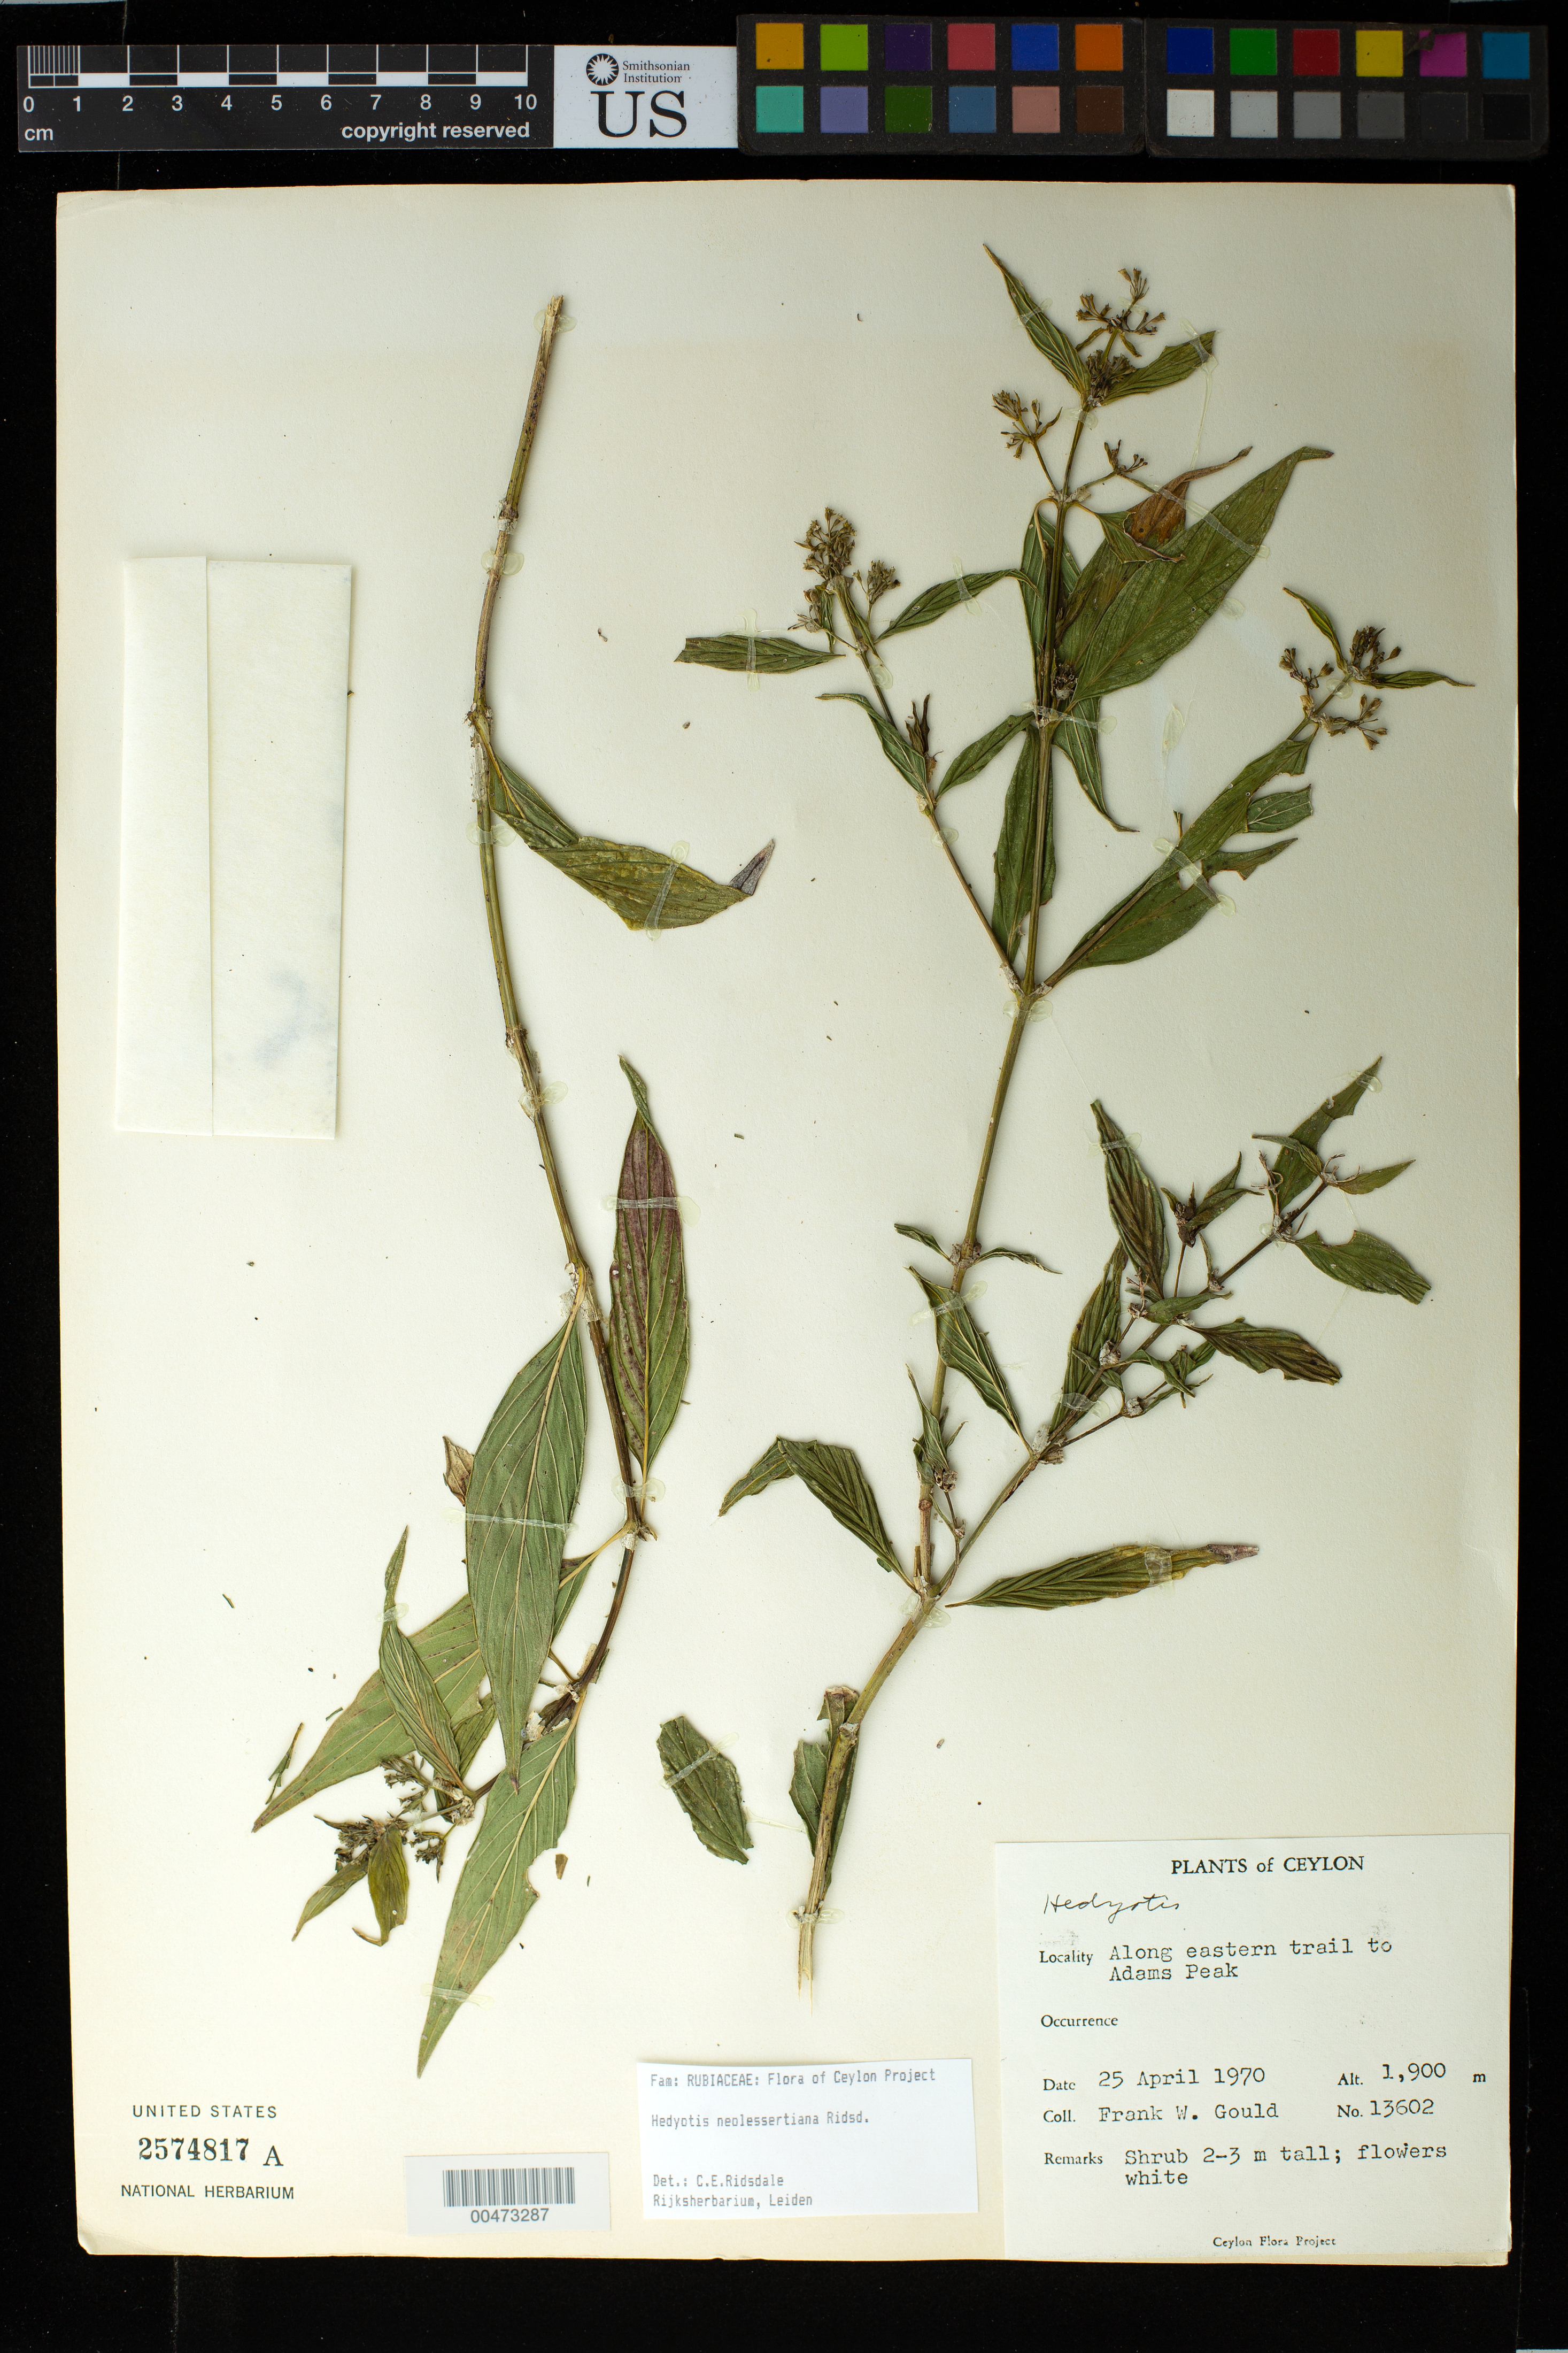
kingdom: Plantae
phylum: Tracheophyta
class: Magnoliopsida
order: Gentianales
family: Rubiaceae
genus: Hedyotis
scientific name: Hedyotis neolessertiana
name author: Ridsdale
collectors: F. W. Gould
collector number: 13602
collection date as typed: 25 Apr 1970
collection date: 1970-04-25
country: Sri Lanka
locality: Along E trail to Adams Peak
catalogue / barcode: US 2574817A